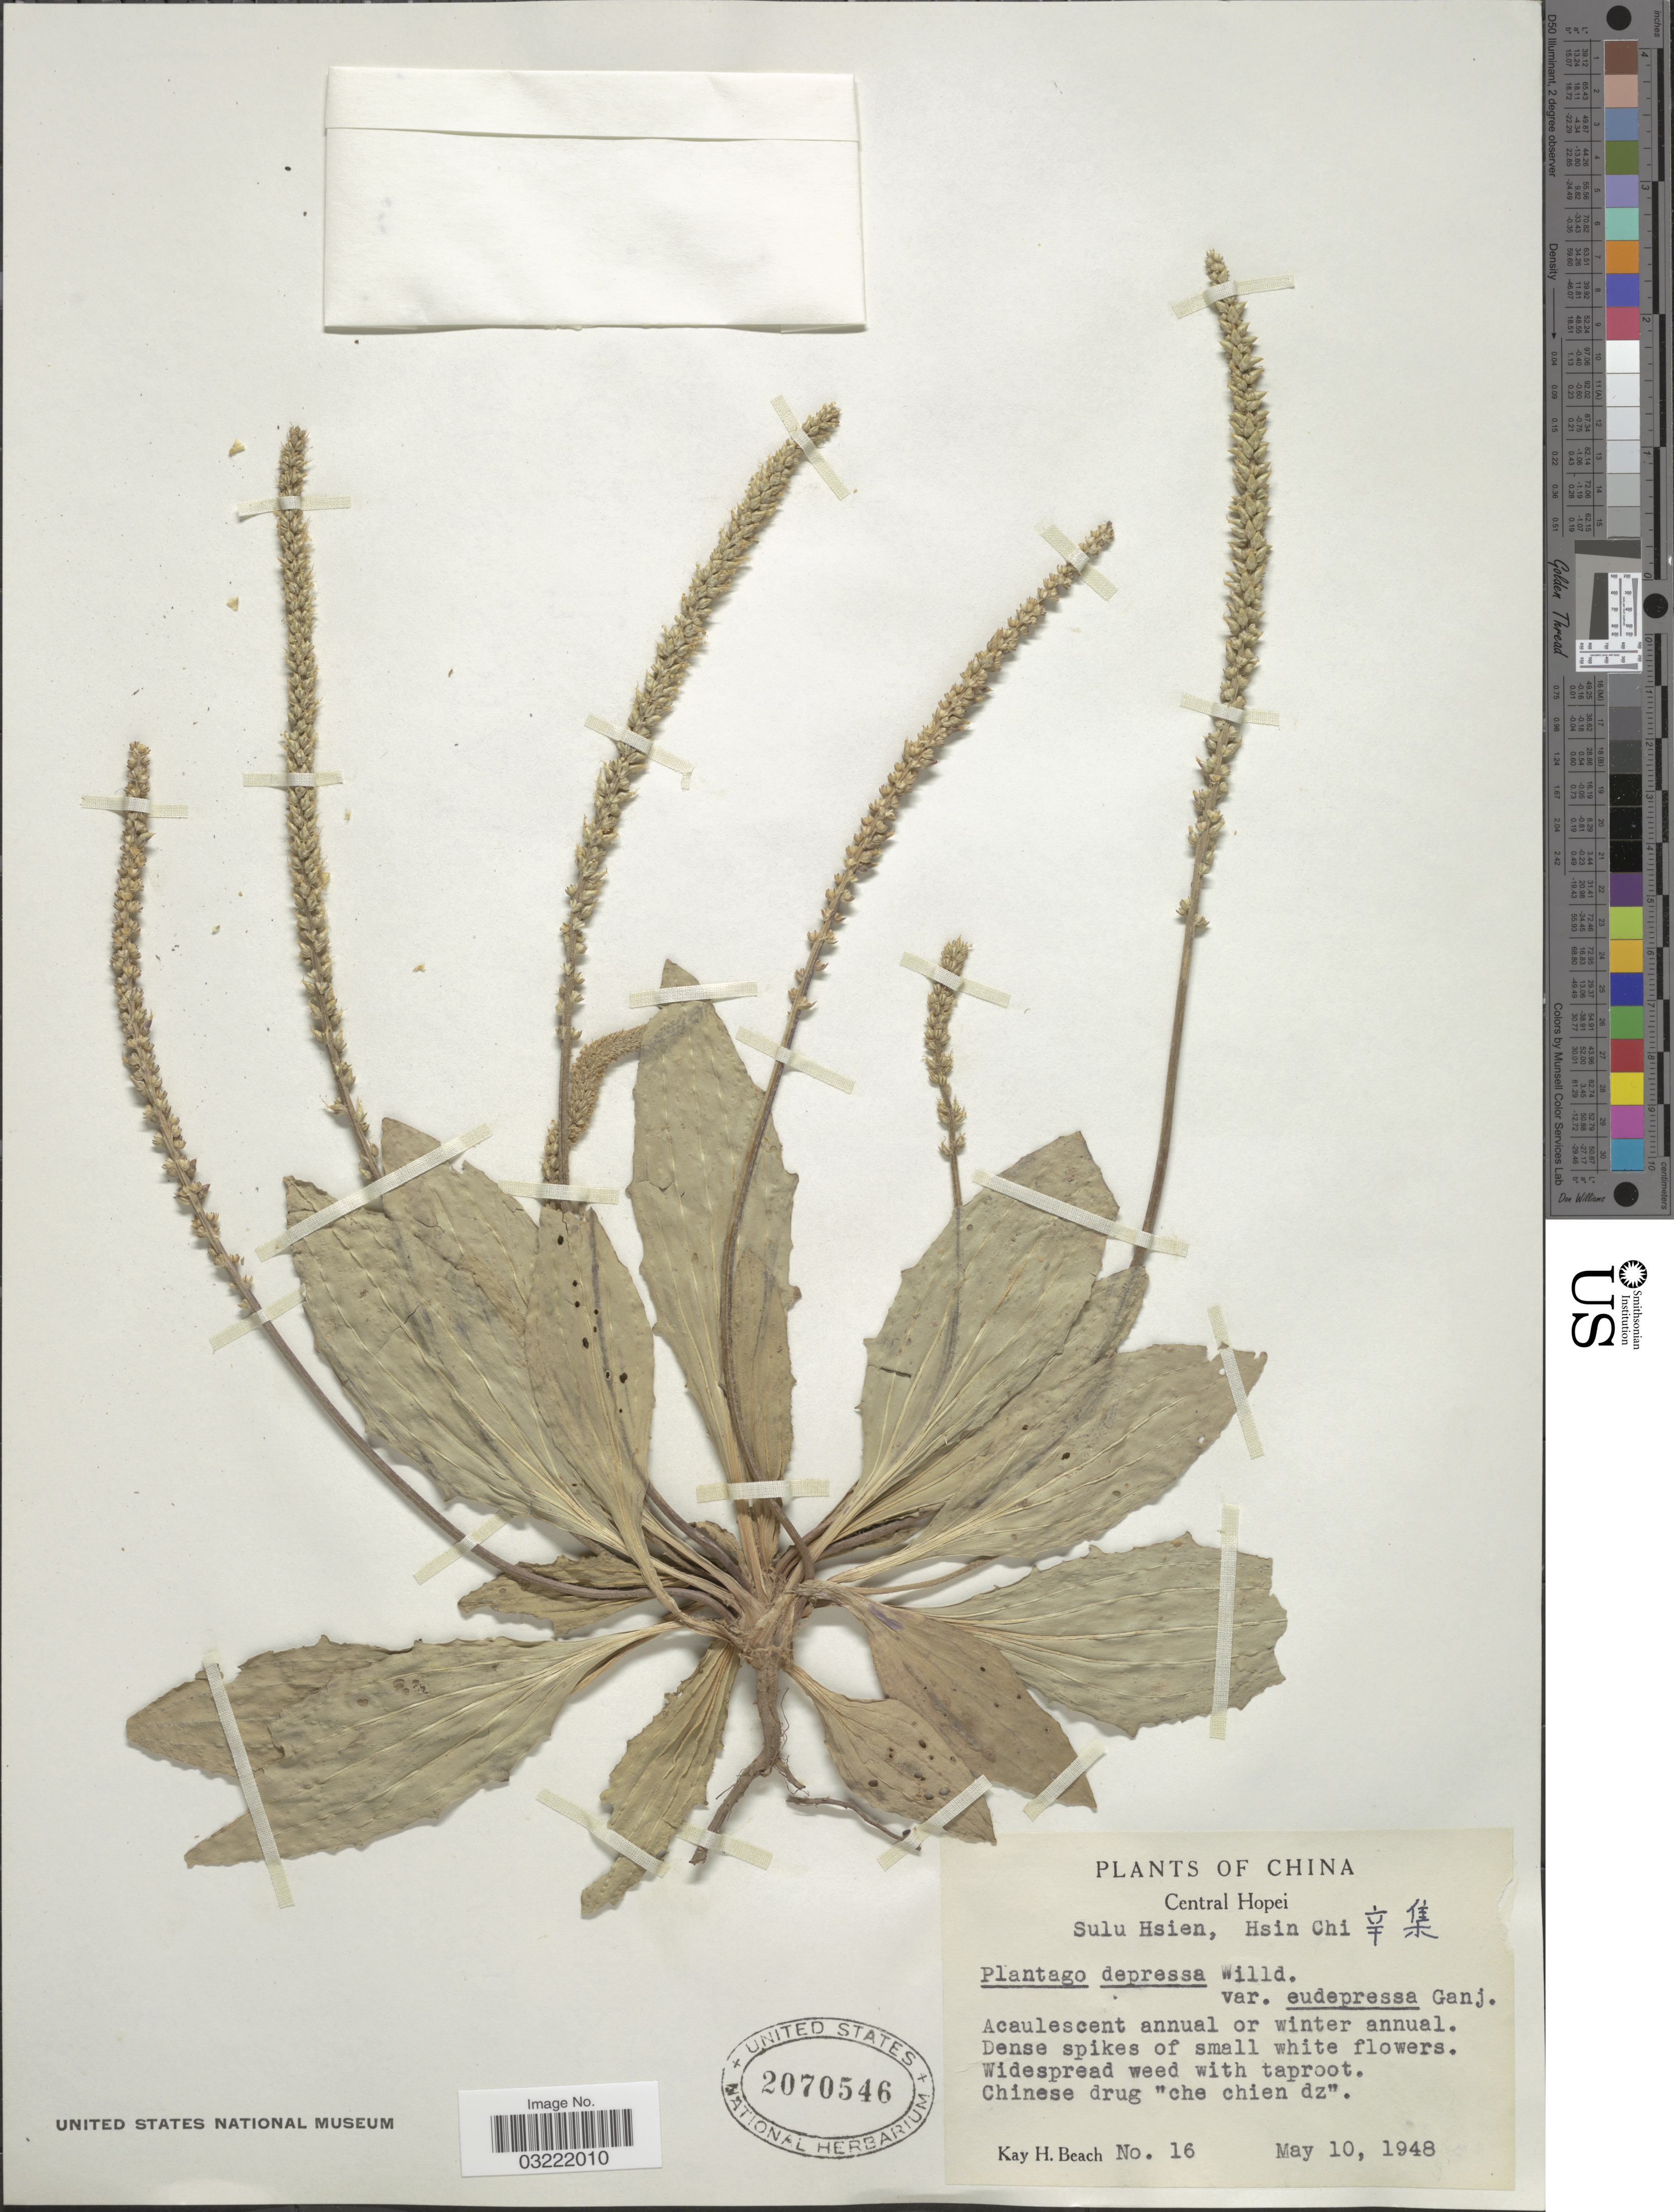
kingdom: Plantae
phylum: Tracheophyta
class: Magnoliopsida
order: Lamiales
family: Plantaginaceae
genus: Plantago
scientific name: Plantago depressa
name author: Willd.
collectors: K. H. Beach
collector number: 16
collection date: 1948-05-10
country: China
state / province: Hebei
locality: Central Hopei. Sulu Hsien, Hsin Chi X.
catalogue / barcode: US 2070546